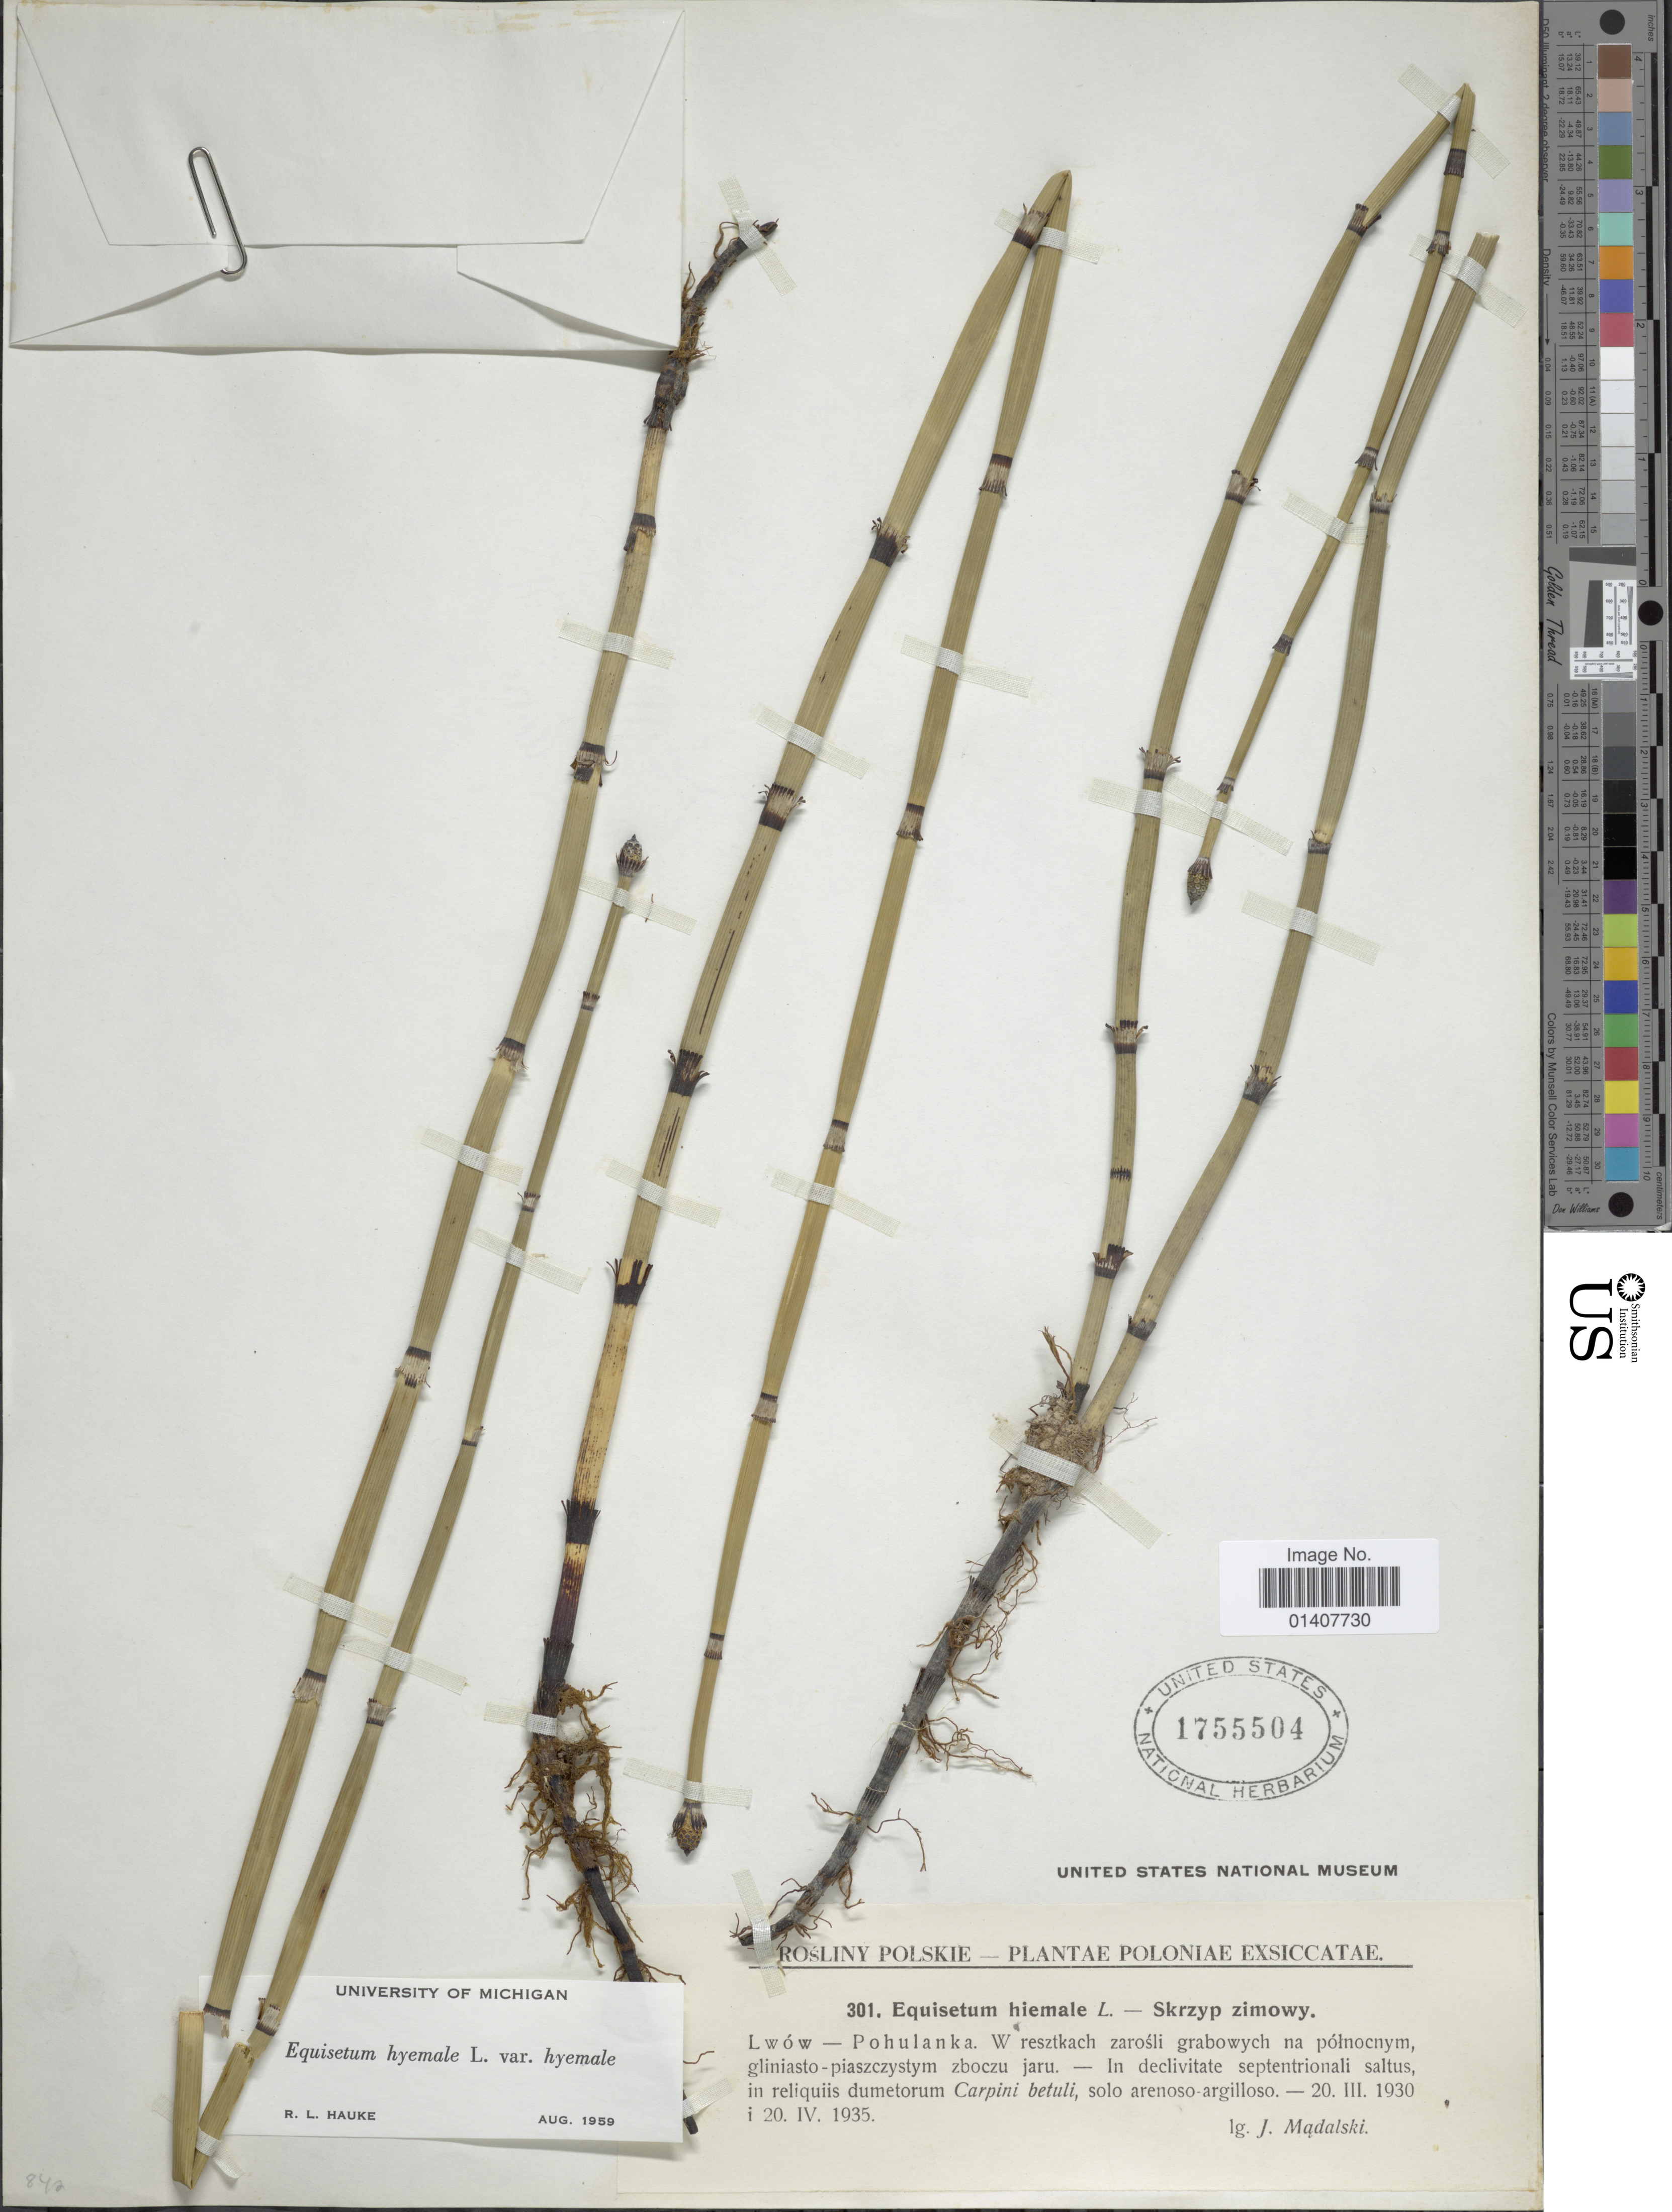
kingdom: Plantae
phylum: Tracheophyta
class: Polypodiopsida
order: Equisetales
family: Equisetaceae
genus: Equisetum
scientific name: Equisetum hyemale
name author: L.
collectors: J. Madalski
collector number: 301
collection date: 1930-03-20/1935-04-20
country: Poland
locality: Poloniae, Lwów-Pohulanka, W resztkach zaros;i grabowych na pó;nocnym, gliniasto-piaszczystym zboczu jaru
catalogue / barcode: US 1755504